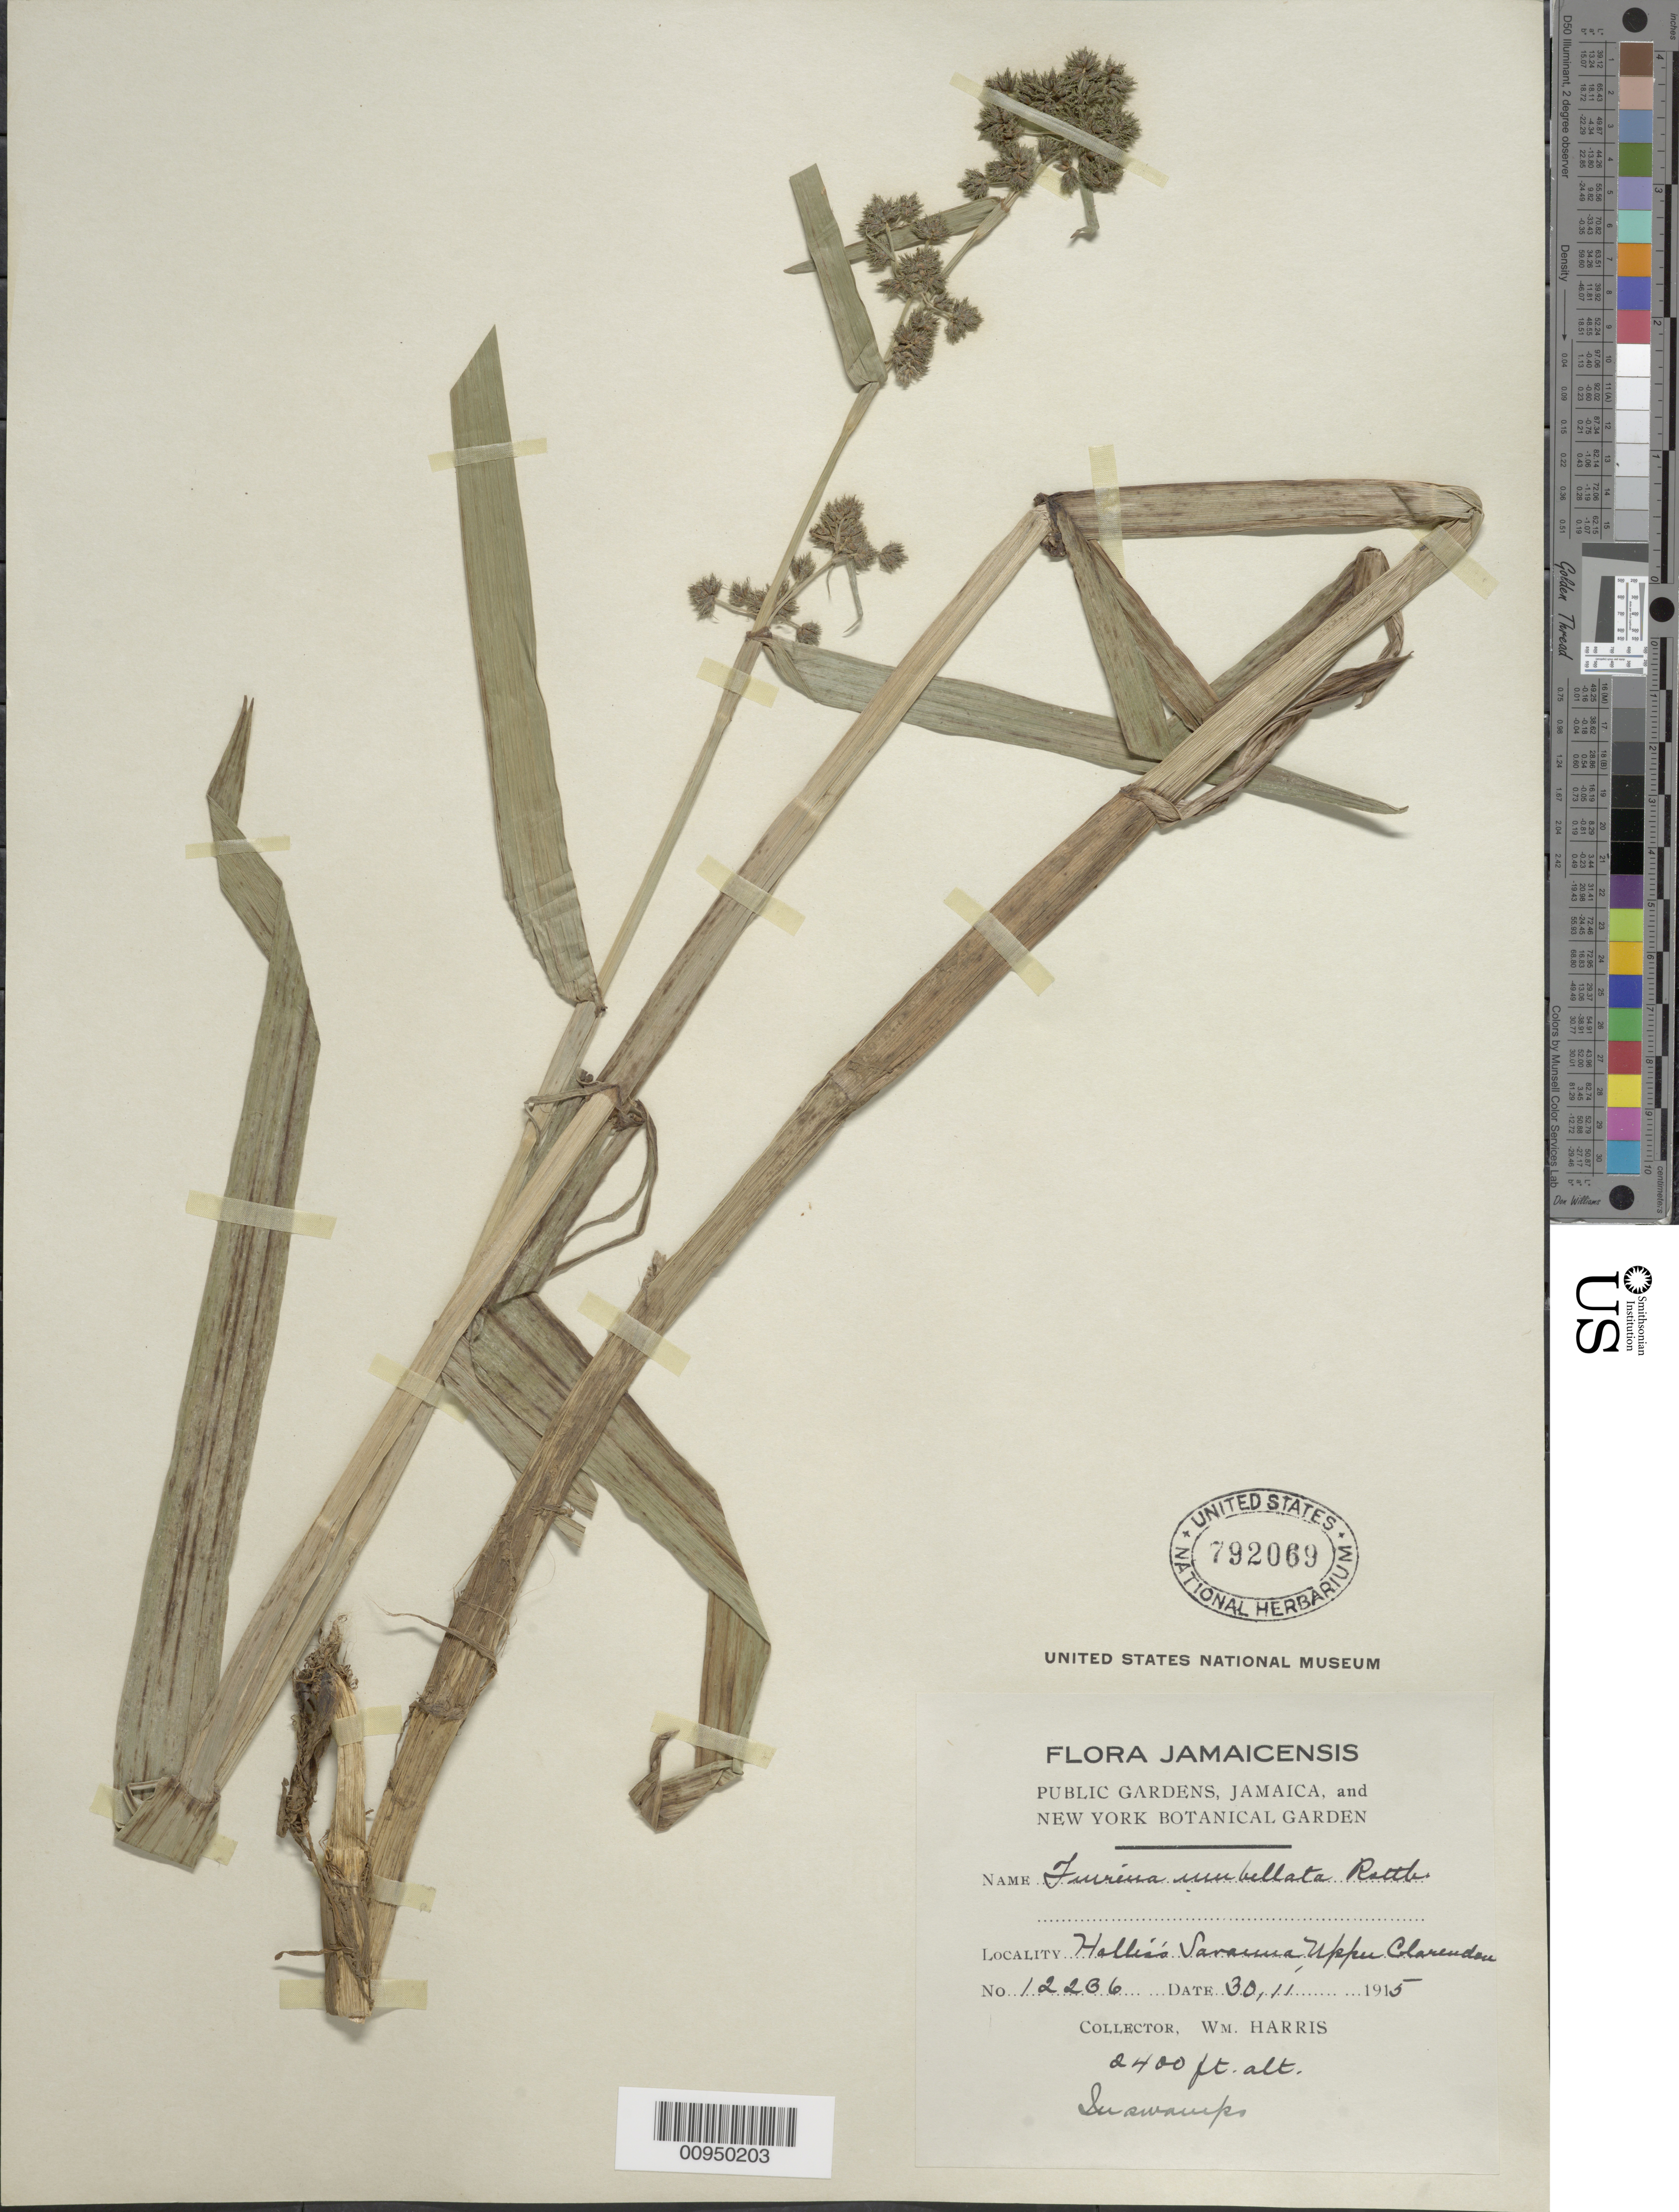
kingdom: Plantae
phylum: Tracheophyta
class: Liliopsida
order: Poales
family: Cyperaceae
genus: Fuirena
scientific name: Fuirena umbellata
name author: Rottb.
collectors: W. H. Harris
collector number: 12236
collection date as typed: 30 Nov 1915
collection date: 1915-11-30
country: Jamaica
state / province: Clarendon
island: Jamaica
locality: Swamps of Hallia's Savanna, Upper Clarendon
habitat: In swamps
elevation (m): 732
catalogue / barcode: US 792069